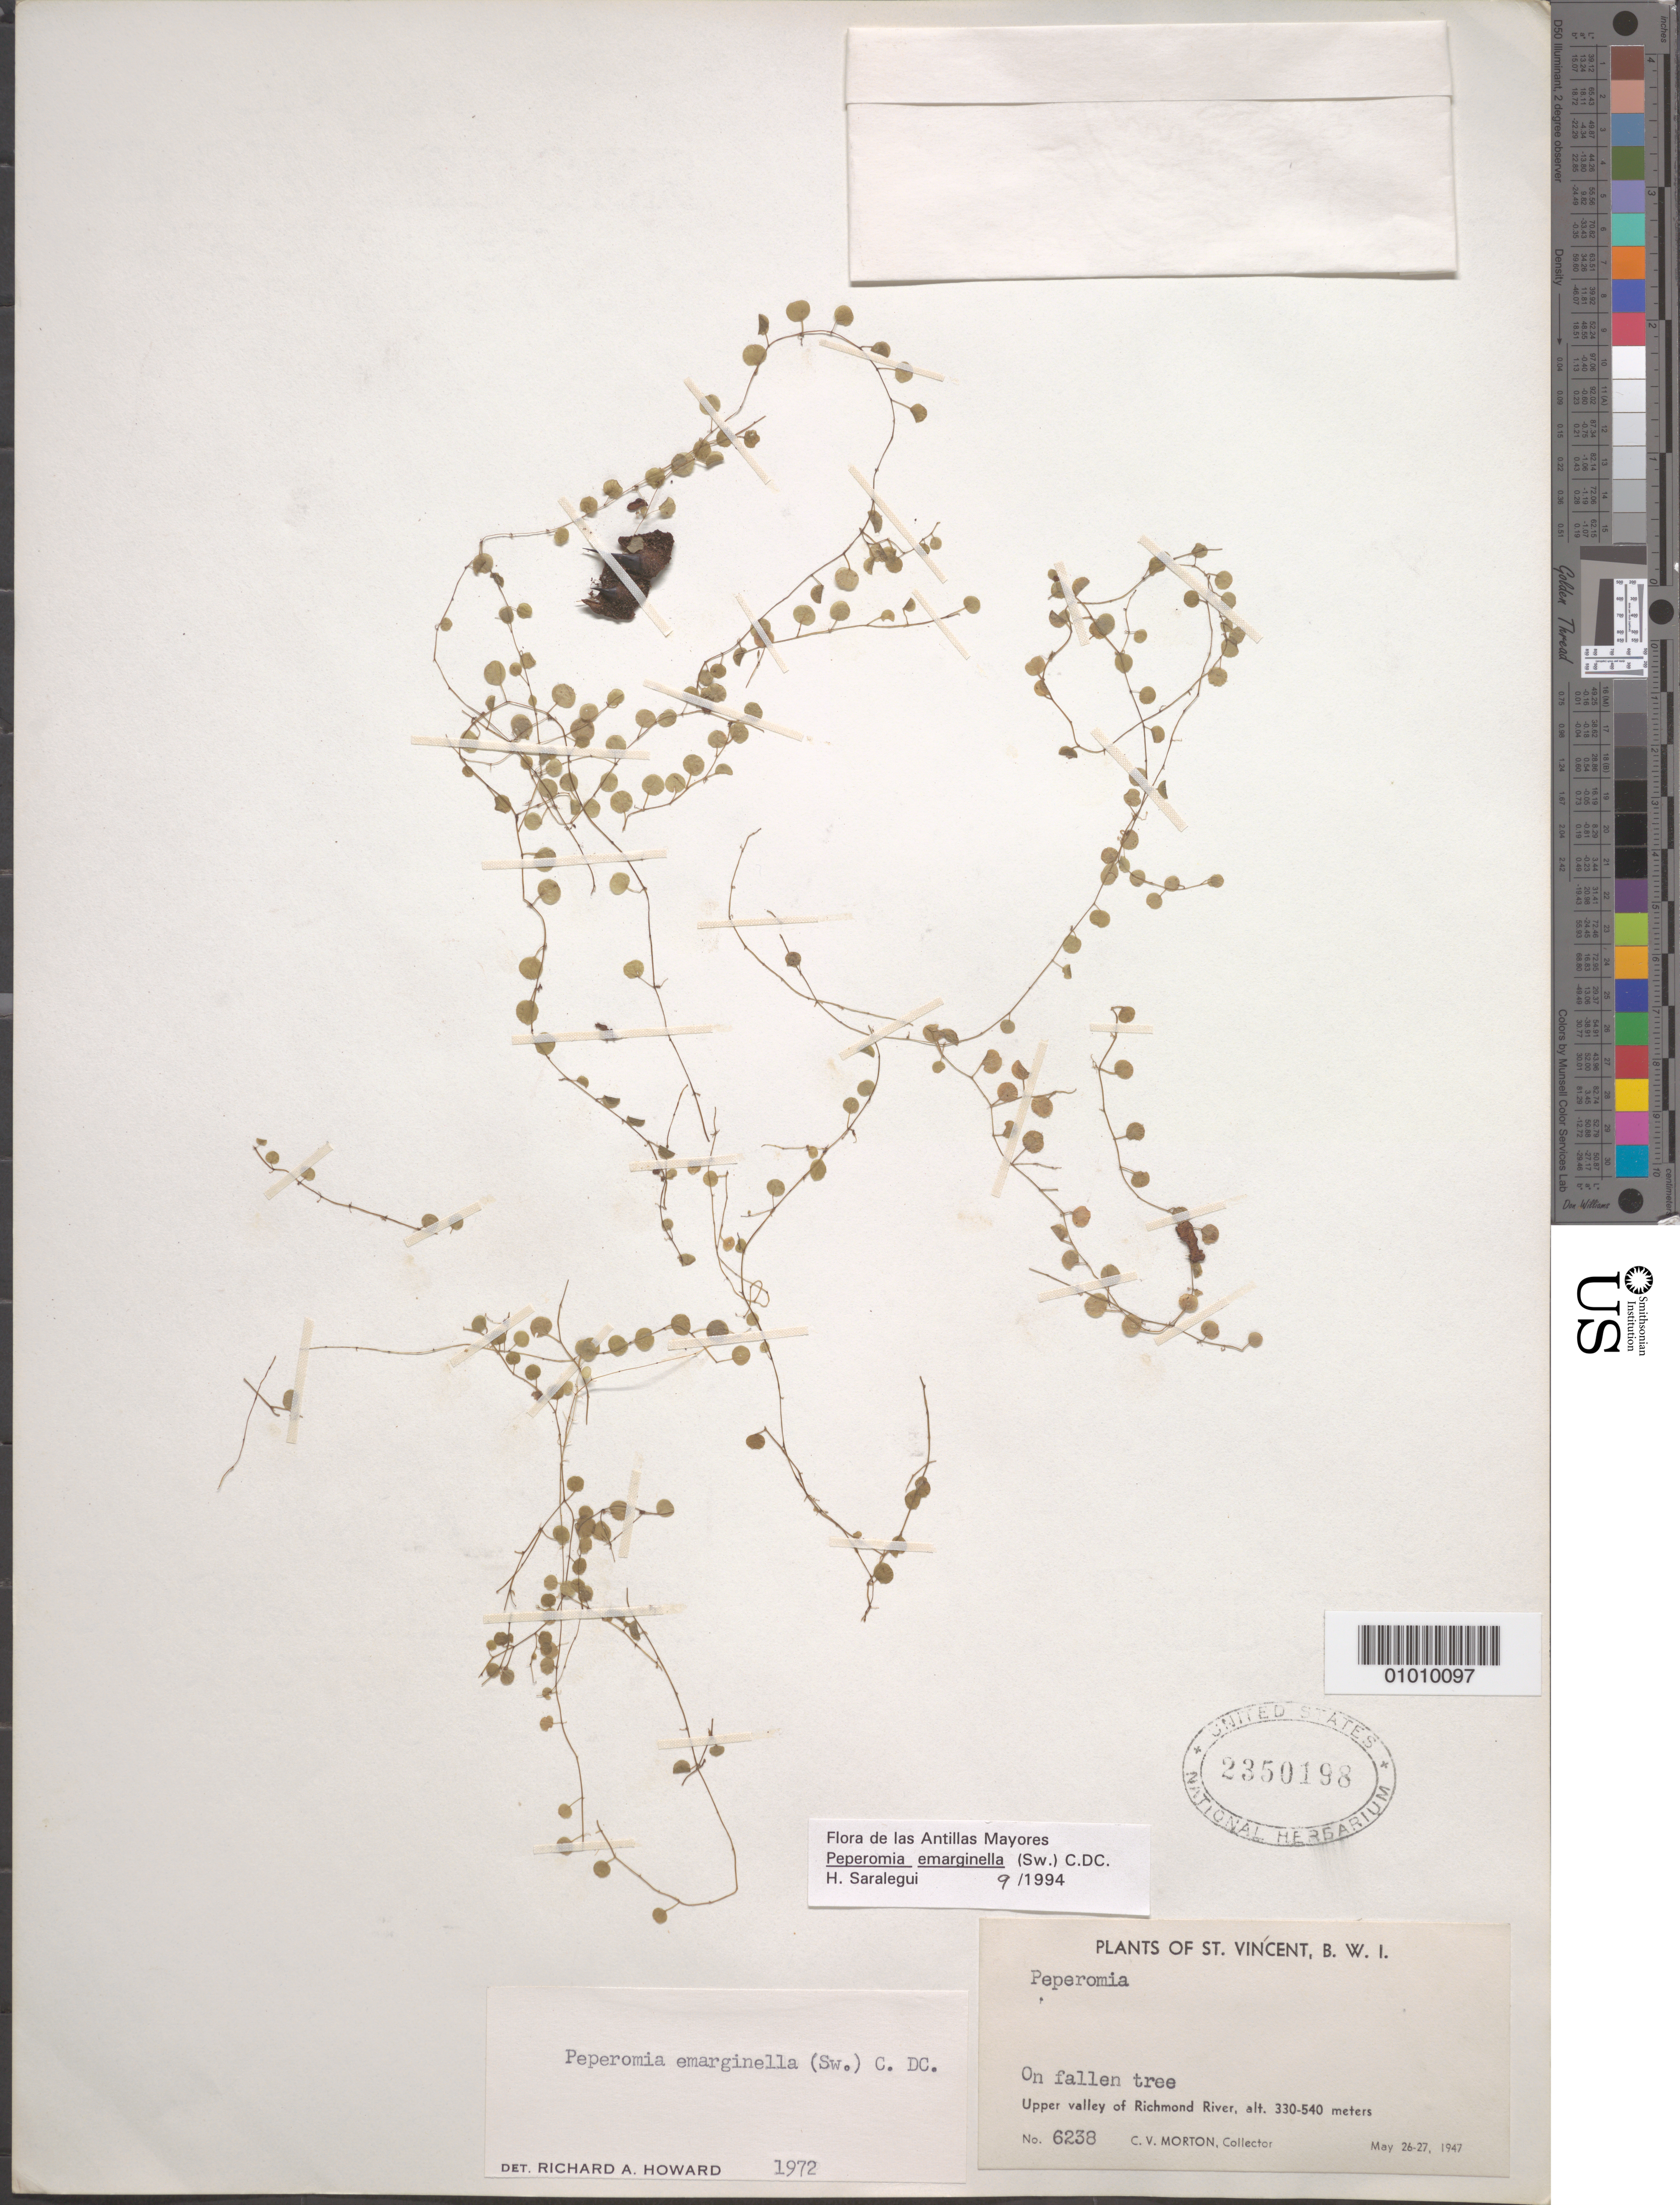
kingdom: Plantae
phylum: Tracheophyta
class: Magnoliopsida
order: Piperales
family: Piperaceae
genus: Peperomia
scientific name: Peperomia emarginella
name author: (Sw. ex Wikstr.) C. DC.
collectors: C. V. Morton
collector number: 6238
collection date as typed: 26 May 1947 to 27 May 1947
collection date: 1947-05-26/1947-05-27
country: St. Vincent - Grenadines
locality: On fallen tree, Upper valley of Richmond River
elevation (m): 330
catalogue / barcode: US 2350198